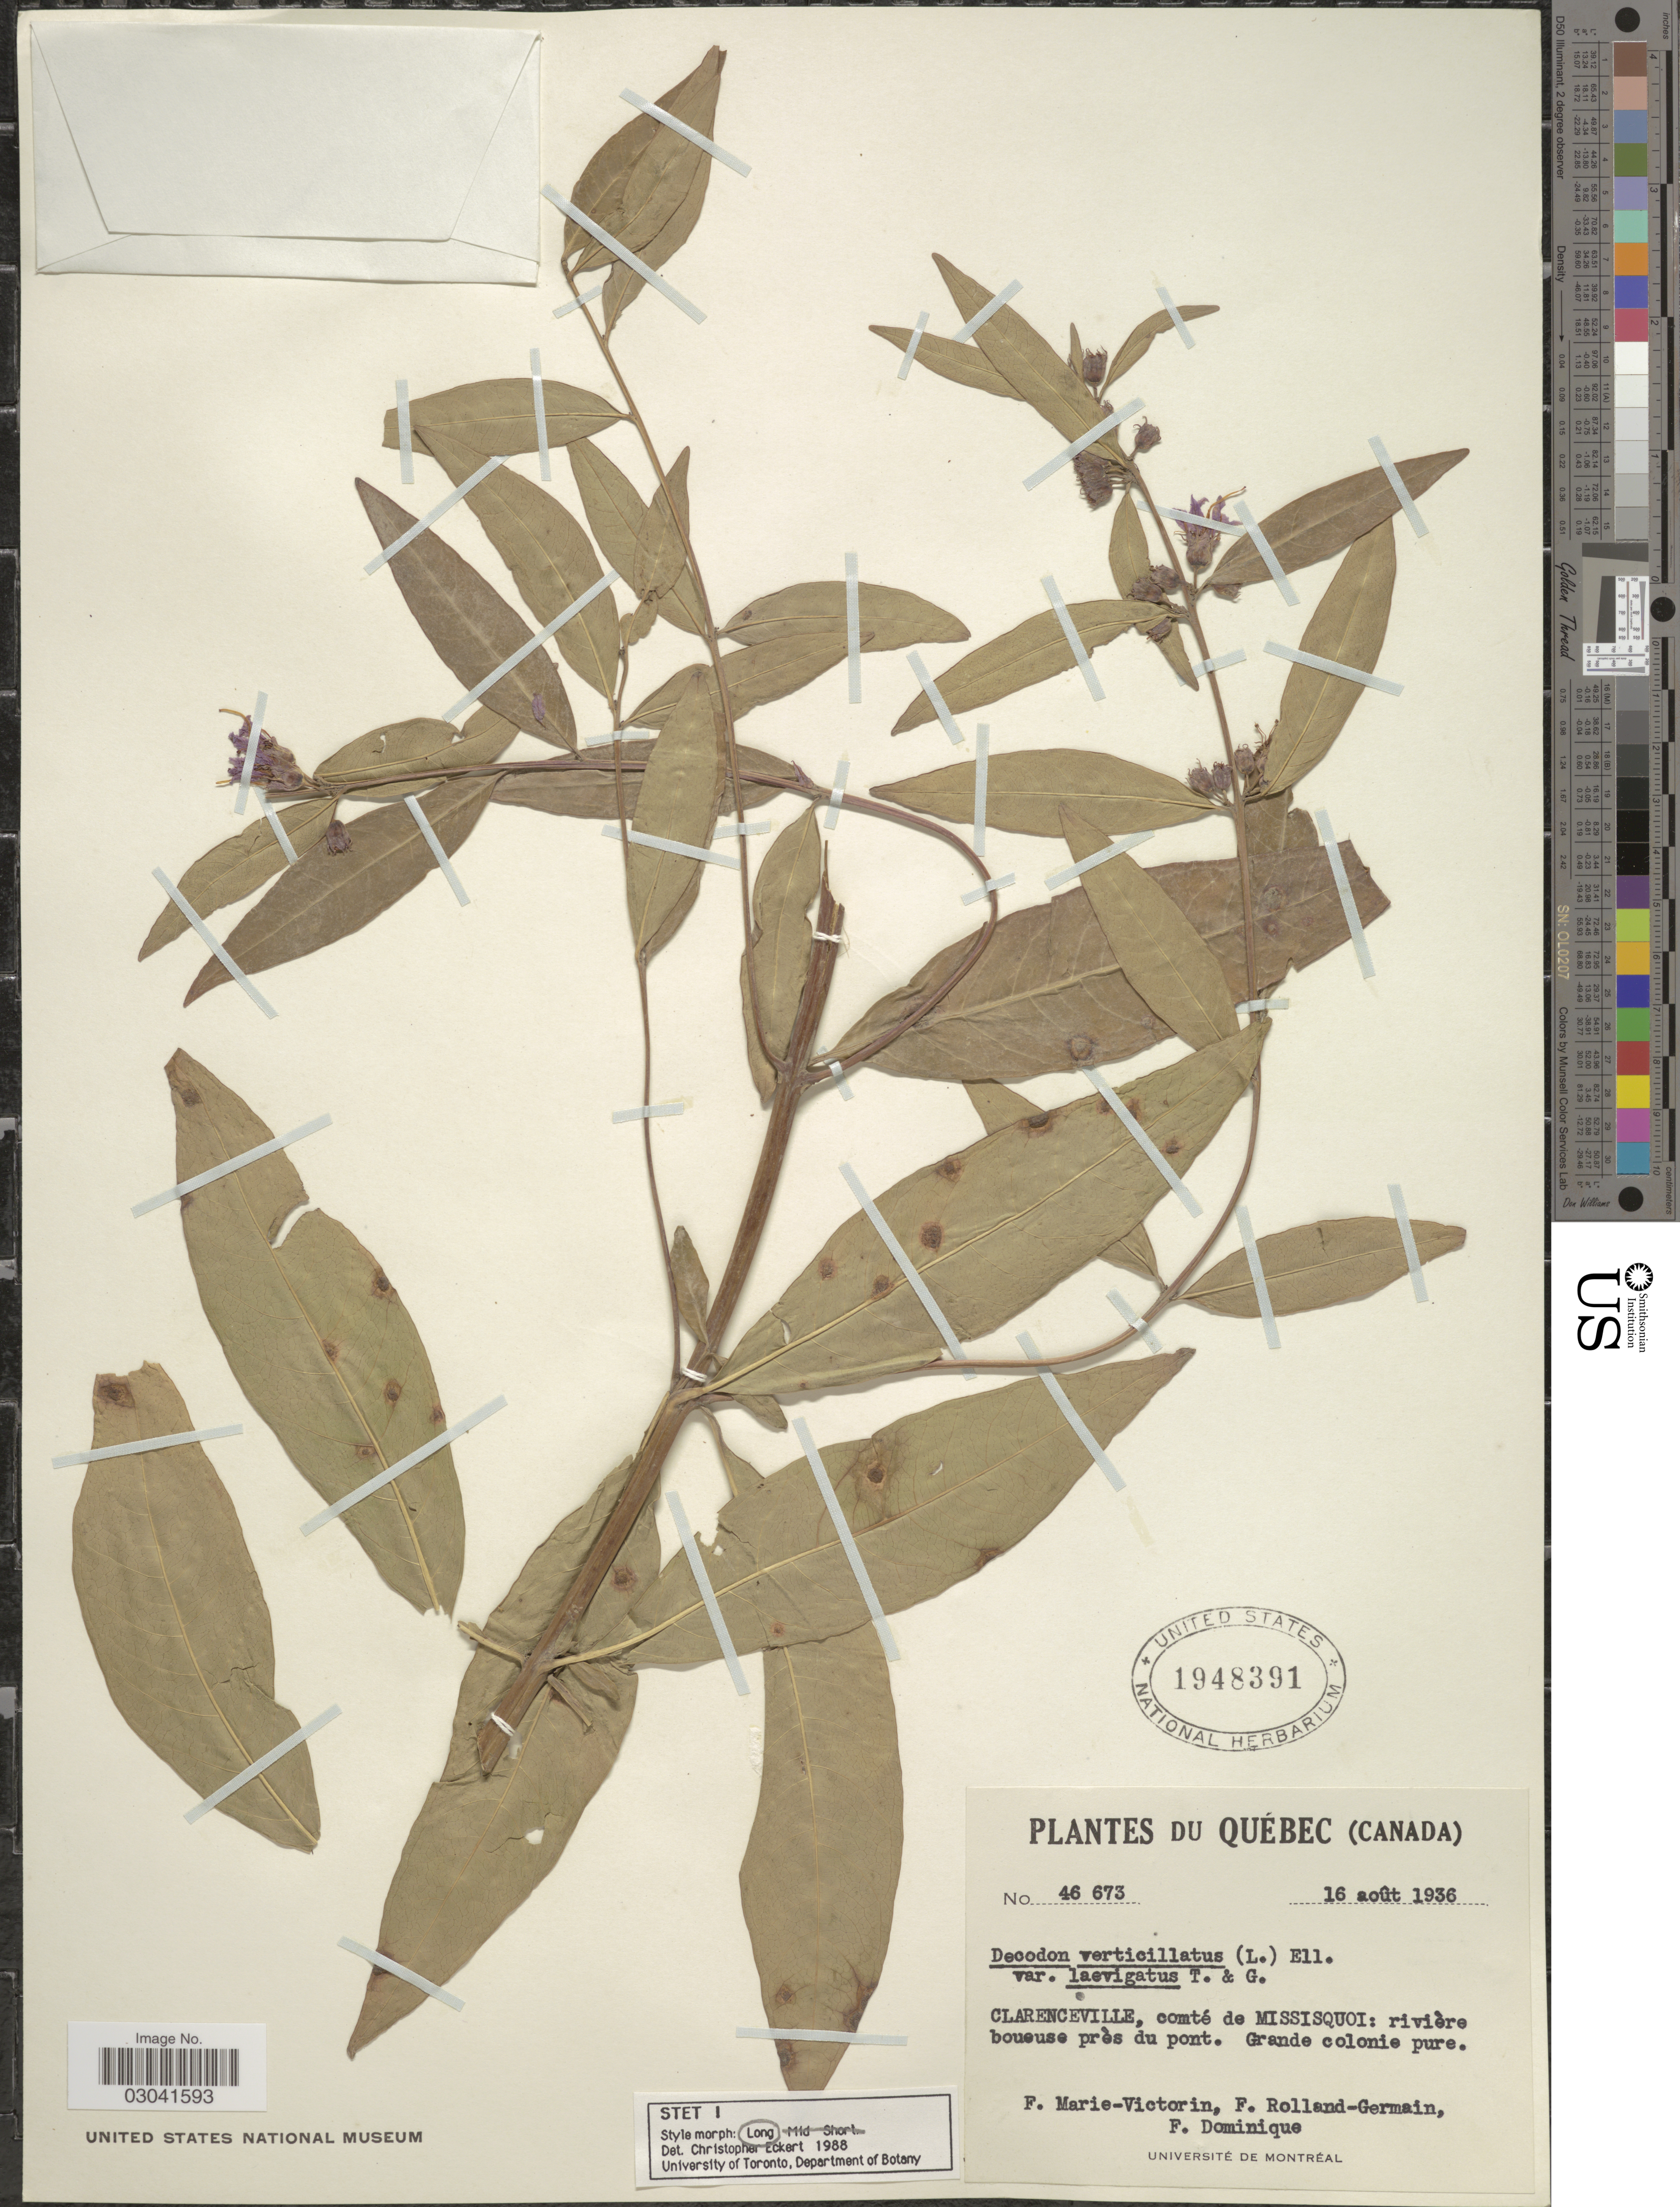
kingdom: Plantae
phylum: Tracheophyta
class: Magnoliopsida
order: Myrtales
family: Lythraceae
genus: Decodon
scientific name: Decodon verticillatus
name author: (L.) Elliott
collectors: F. Marie-Victorin, F. Rolland & F. Dominique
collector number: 46673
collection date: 1936-08-16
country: Canada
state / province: Quebec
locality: Clarenceville, comté de Missisquoi: rivière boueuse près du pont. Grande colonie pure.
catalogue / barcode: US 1948391